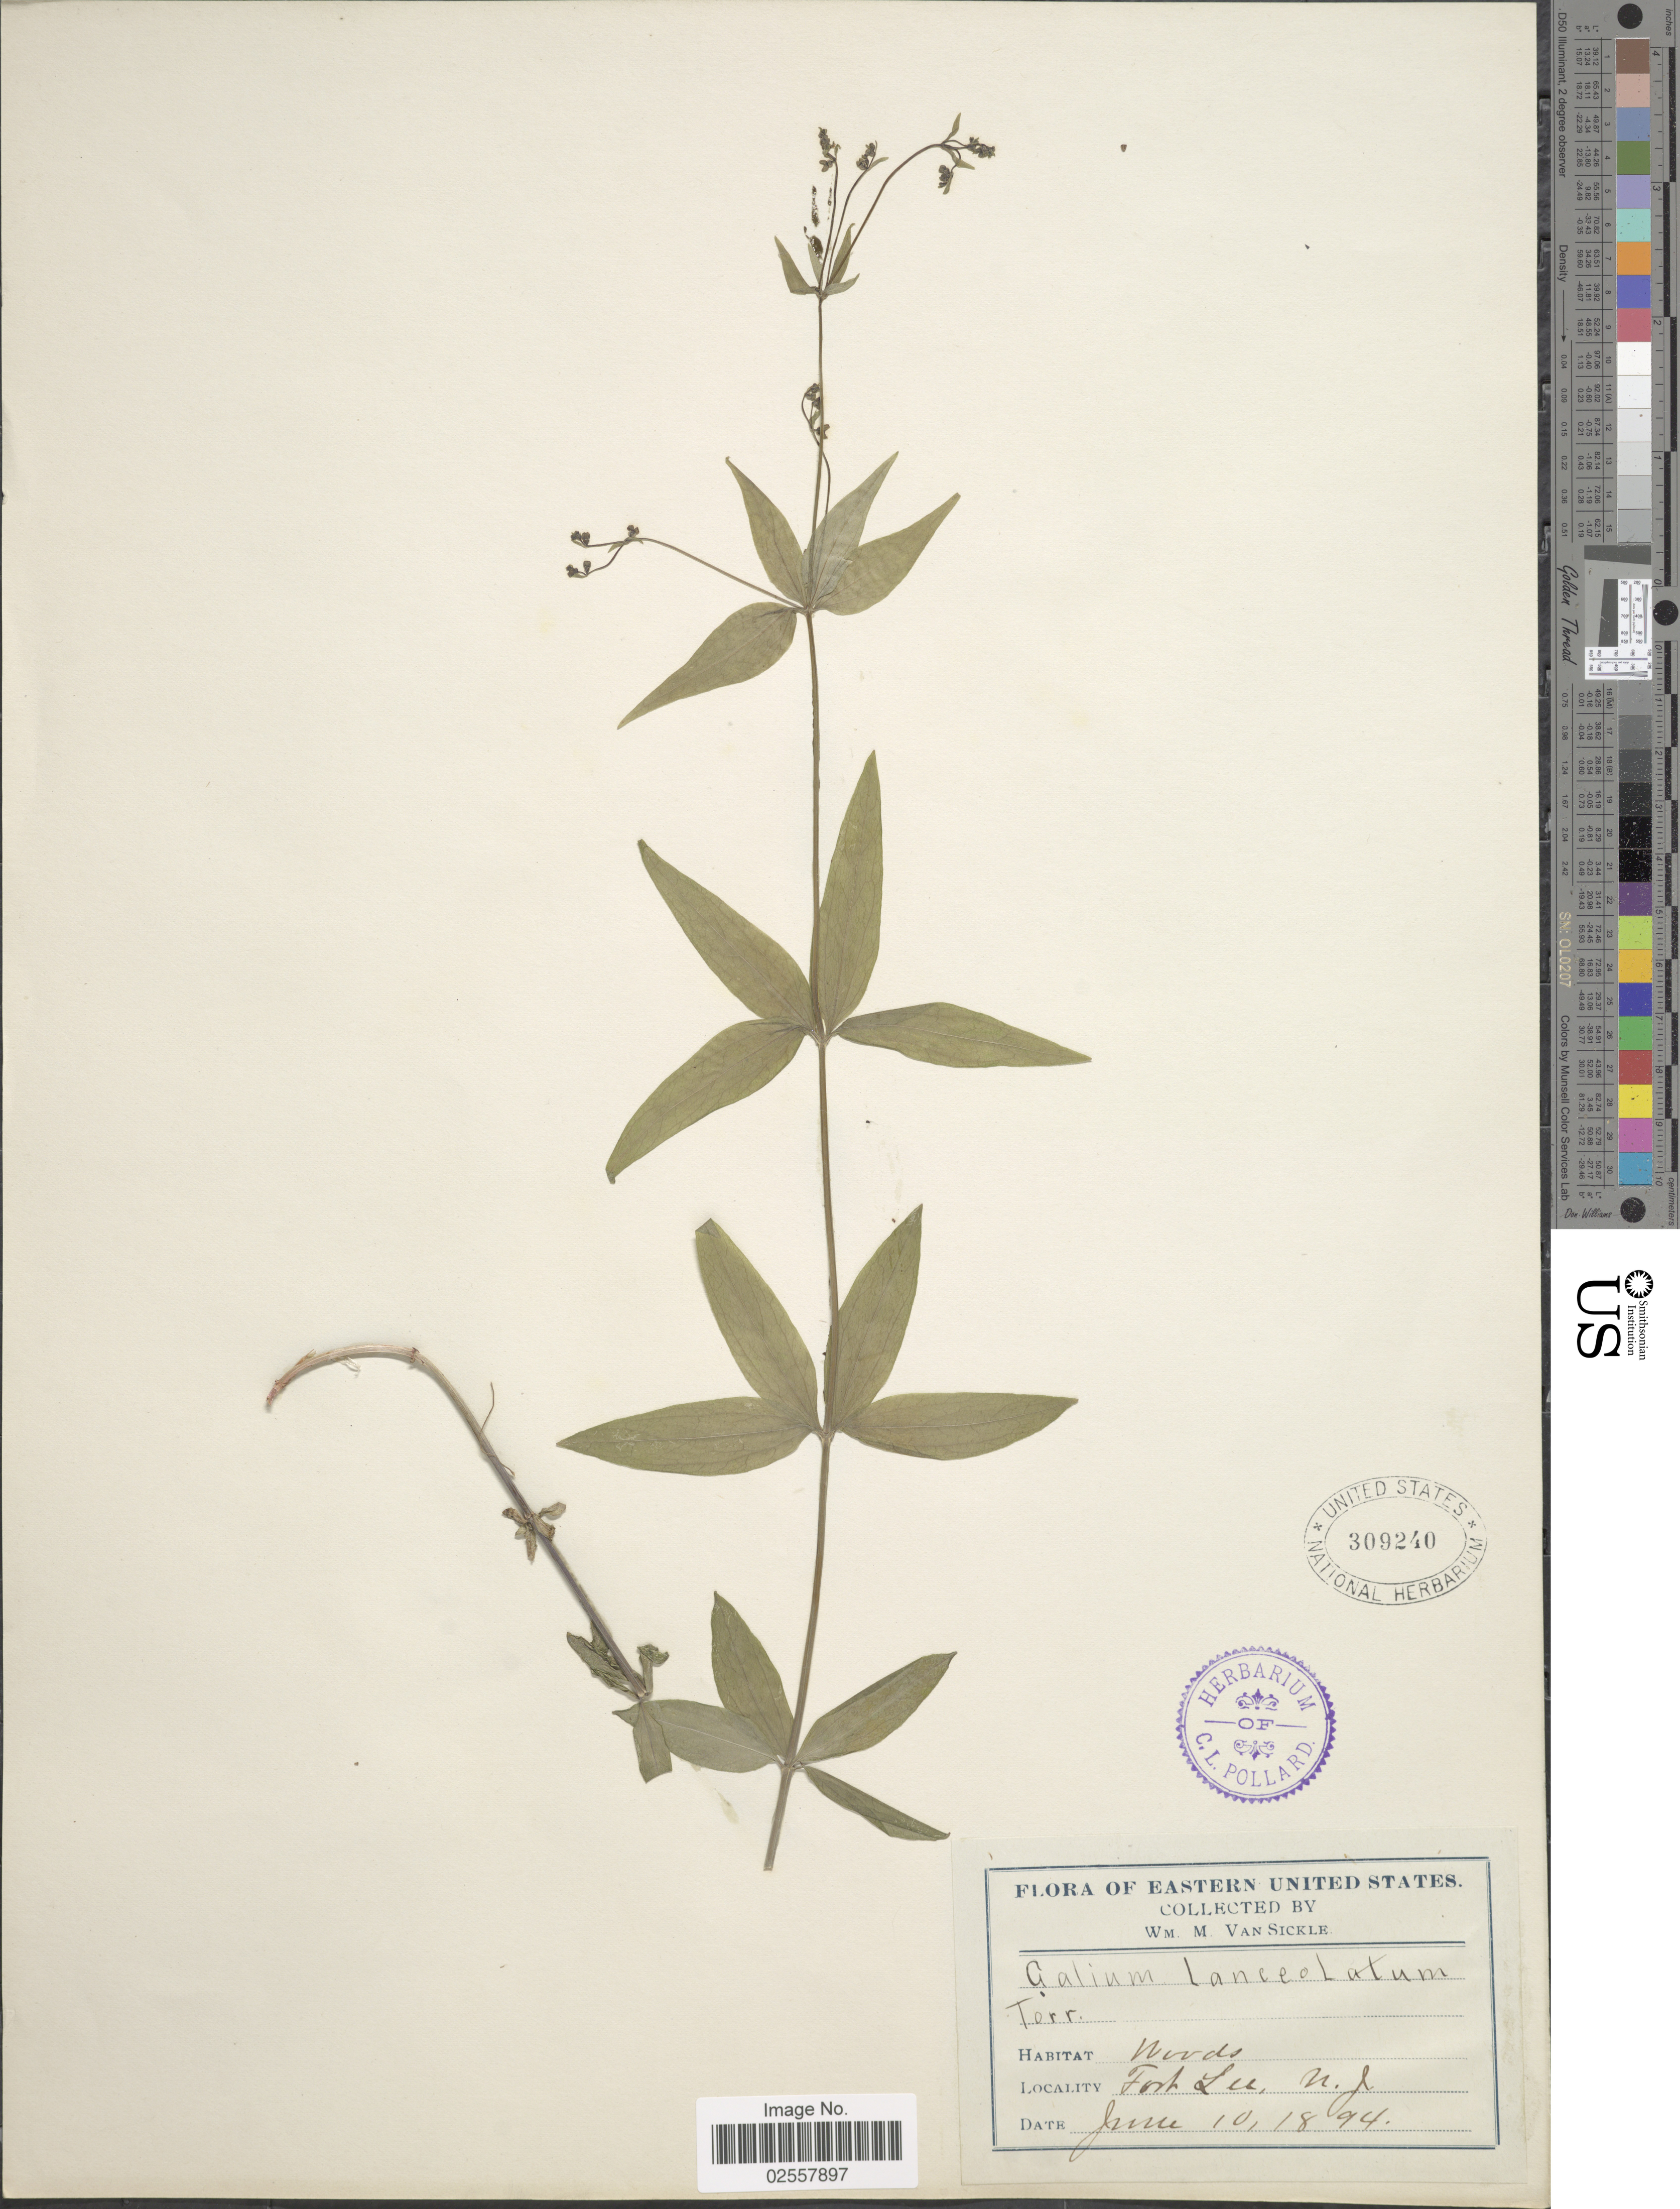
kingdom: Plantae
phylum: Tracheophyta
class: Magnoliopsida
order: Gentianales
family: Rubiaceae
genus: Galium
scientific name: Galium lanceolatum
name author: (Torr. & A. Gray) Torr.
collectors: W. M. Van Sickle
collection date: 1894-06-10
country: United States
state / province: New Jersey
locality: Woods, Fort Lee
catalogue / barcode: US 309240